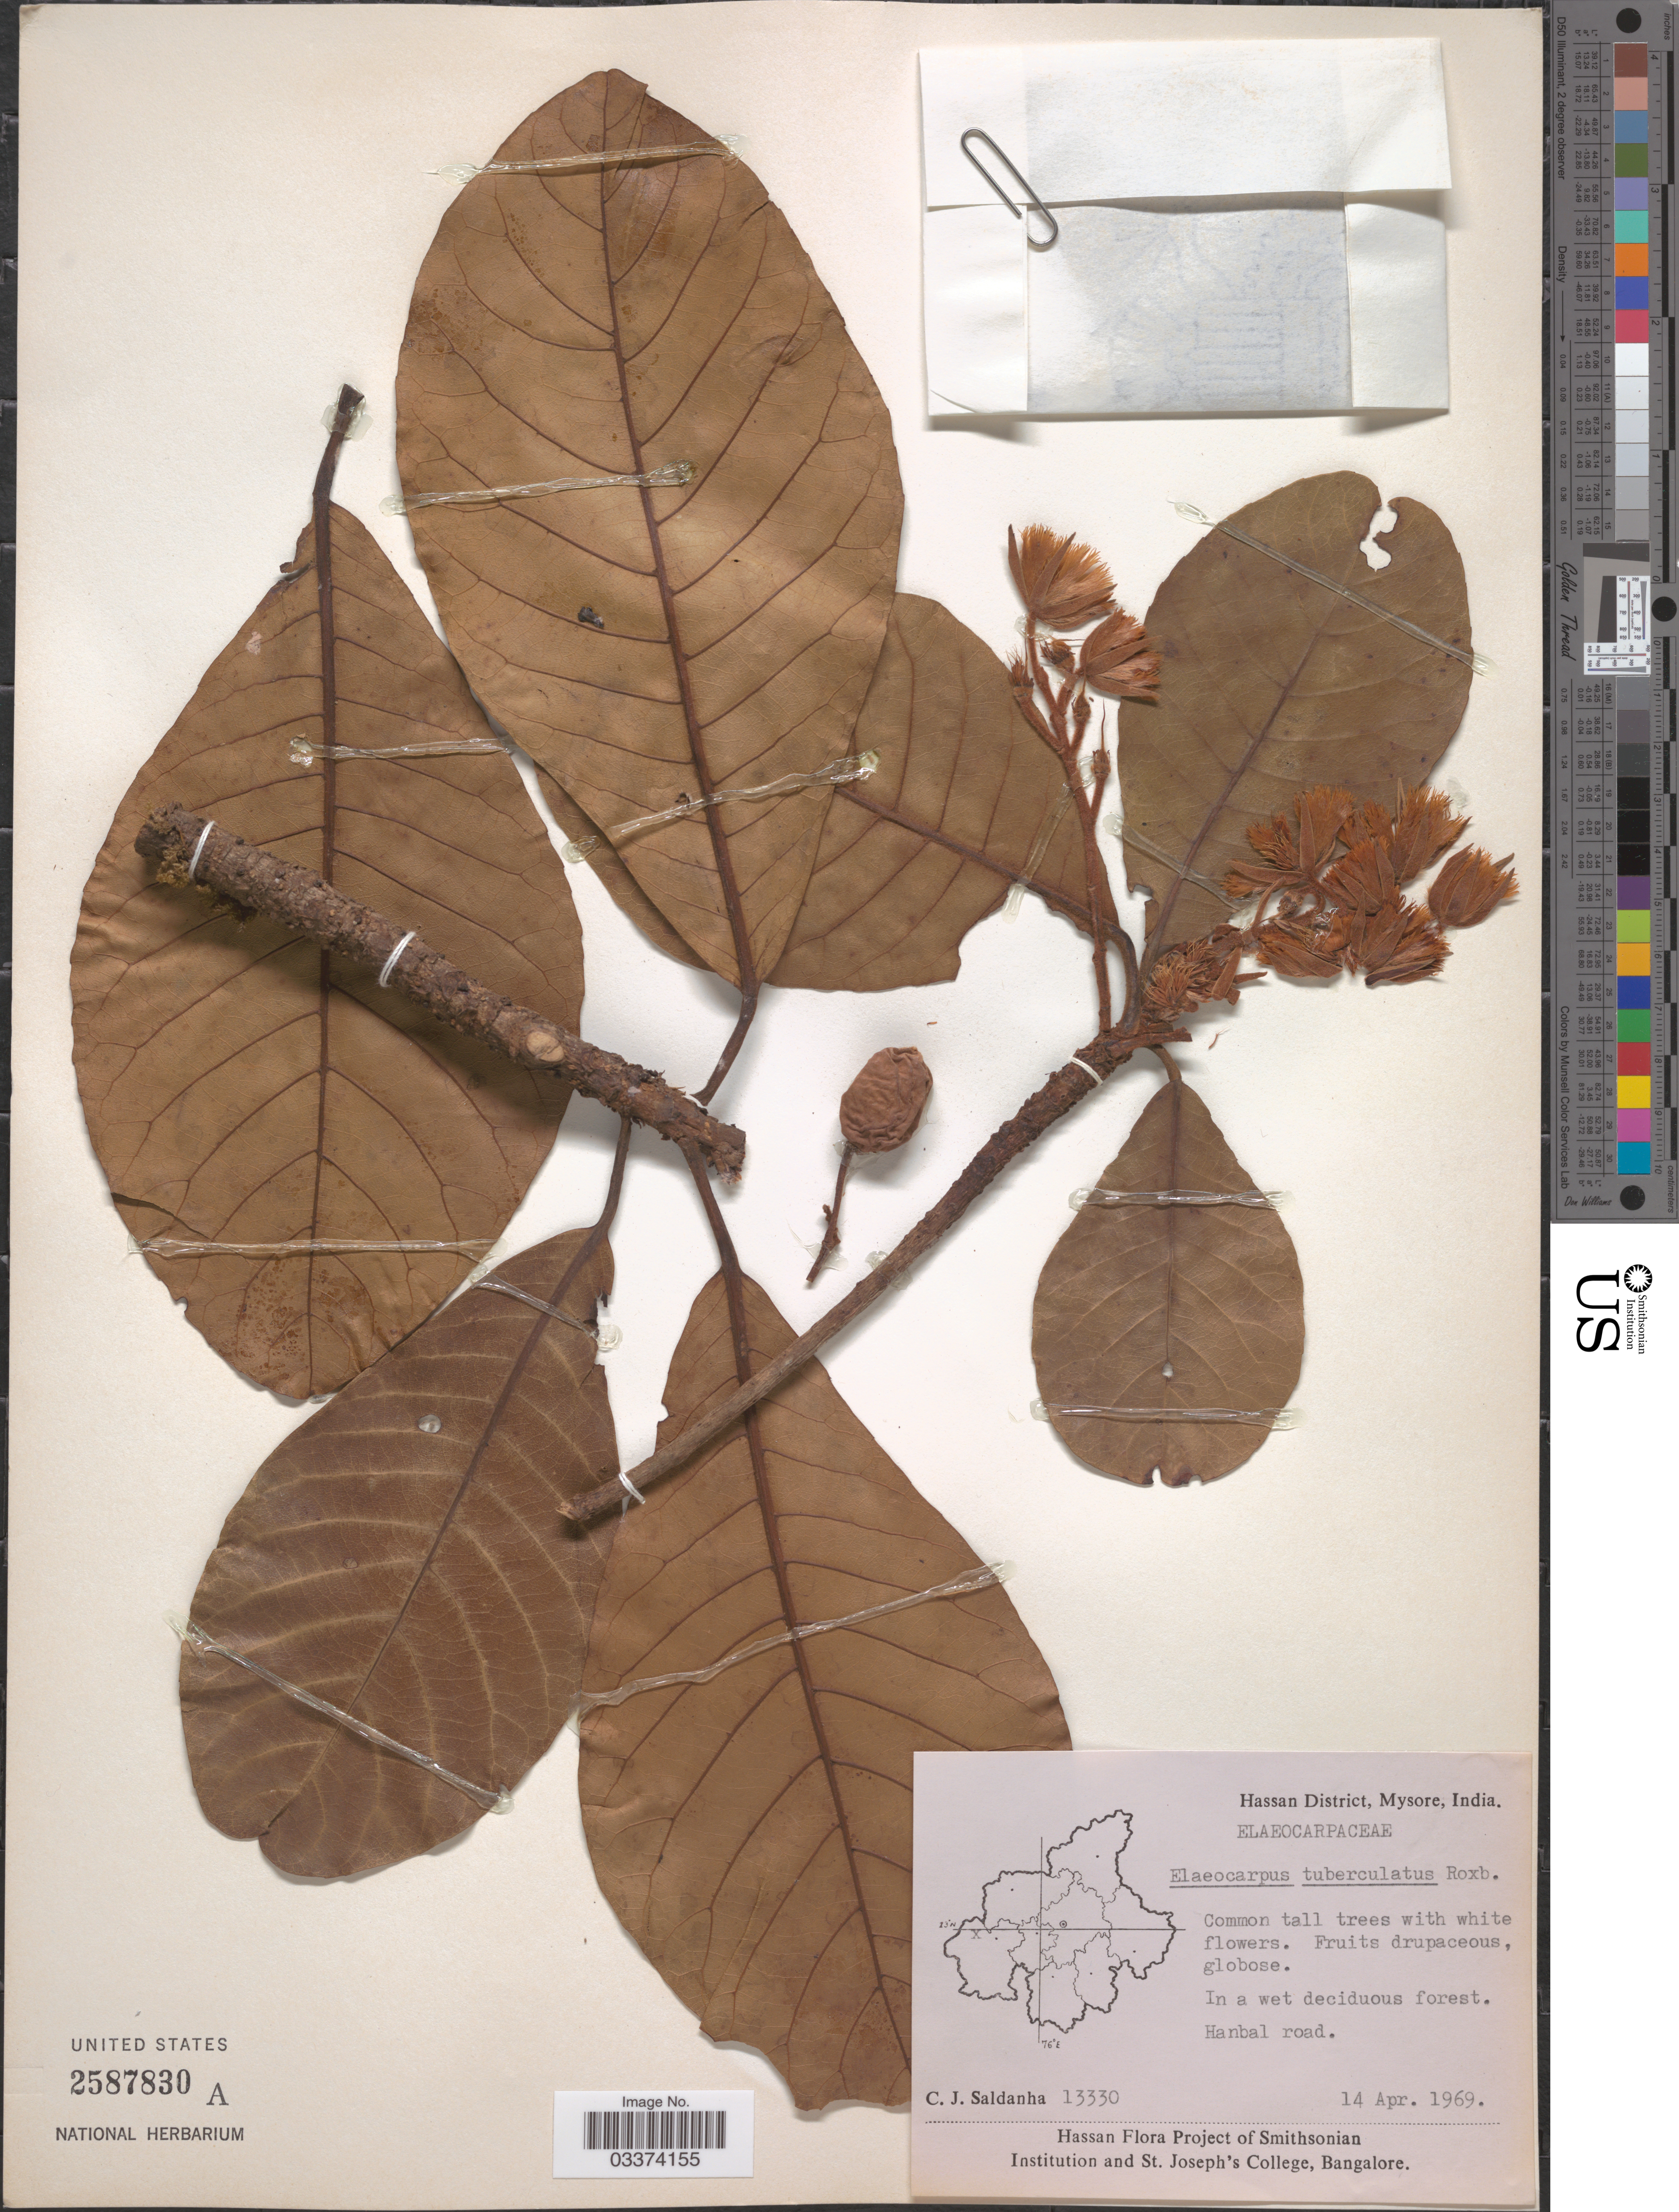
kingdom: Plantae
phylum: Tracheophyta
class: Magnoliopsida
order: Oxalidales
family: Elaeocarpaceae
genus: Elaeocarpus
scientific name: Elaeocarpus tuberculatus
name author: Roxb.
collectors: C. J. Saldanha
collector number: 13330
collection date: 1969-04-14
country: India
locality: Hassan District, Mysore. Hanbal road.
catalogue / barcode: US 2587830A